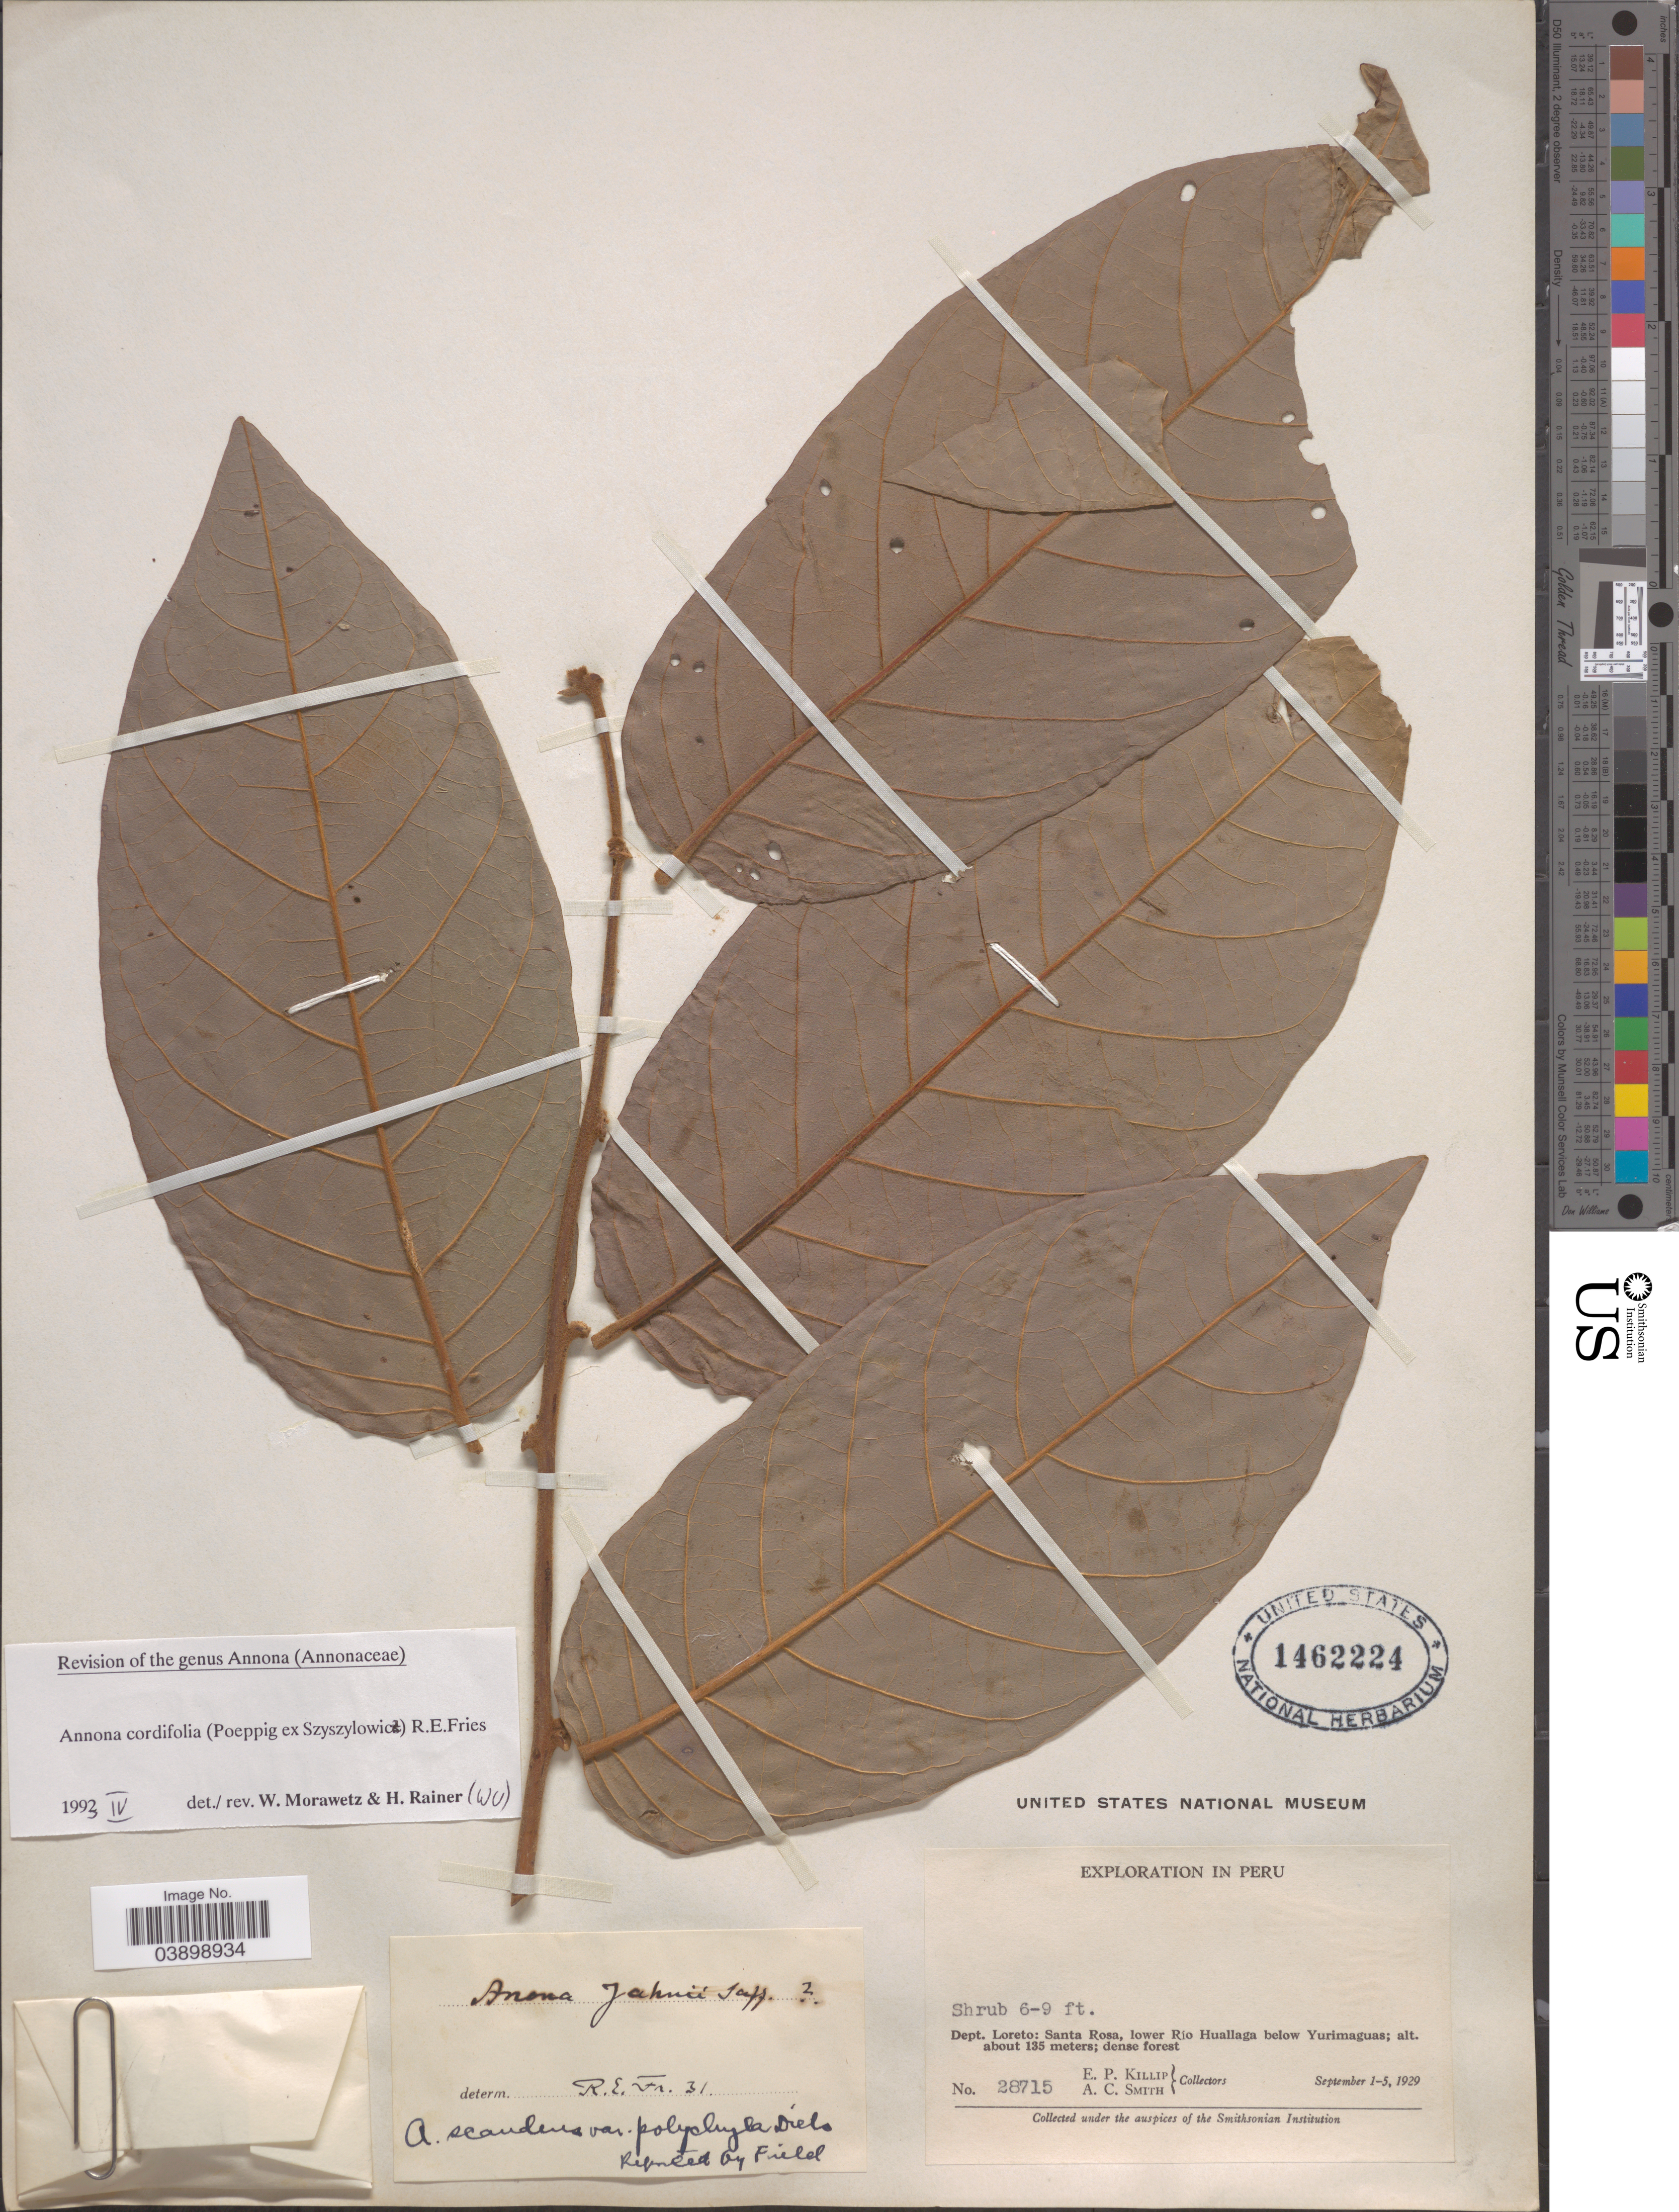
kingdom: Plantae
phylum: Tracheophyta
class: Magnoliopsida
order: Magnoliales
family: Annonaceae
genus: Annona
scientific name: Annona cordifolia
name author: (Szyszyl.) Poepp. ex Maas & Westra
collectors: E. P. Killip & A. C. Smith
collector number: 28715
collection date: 1929-09-01/1929-09-05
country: Peru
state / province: Loreto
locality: Dept. Loreto: Santa Rosa, lower Río Huallaga below Yurimaguas.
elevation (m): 135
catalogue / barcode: US 1462224